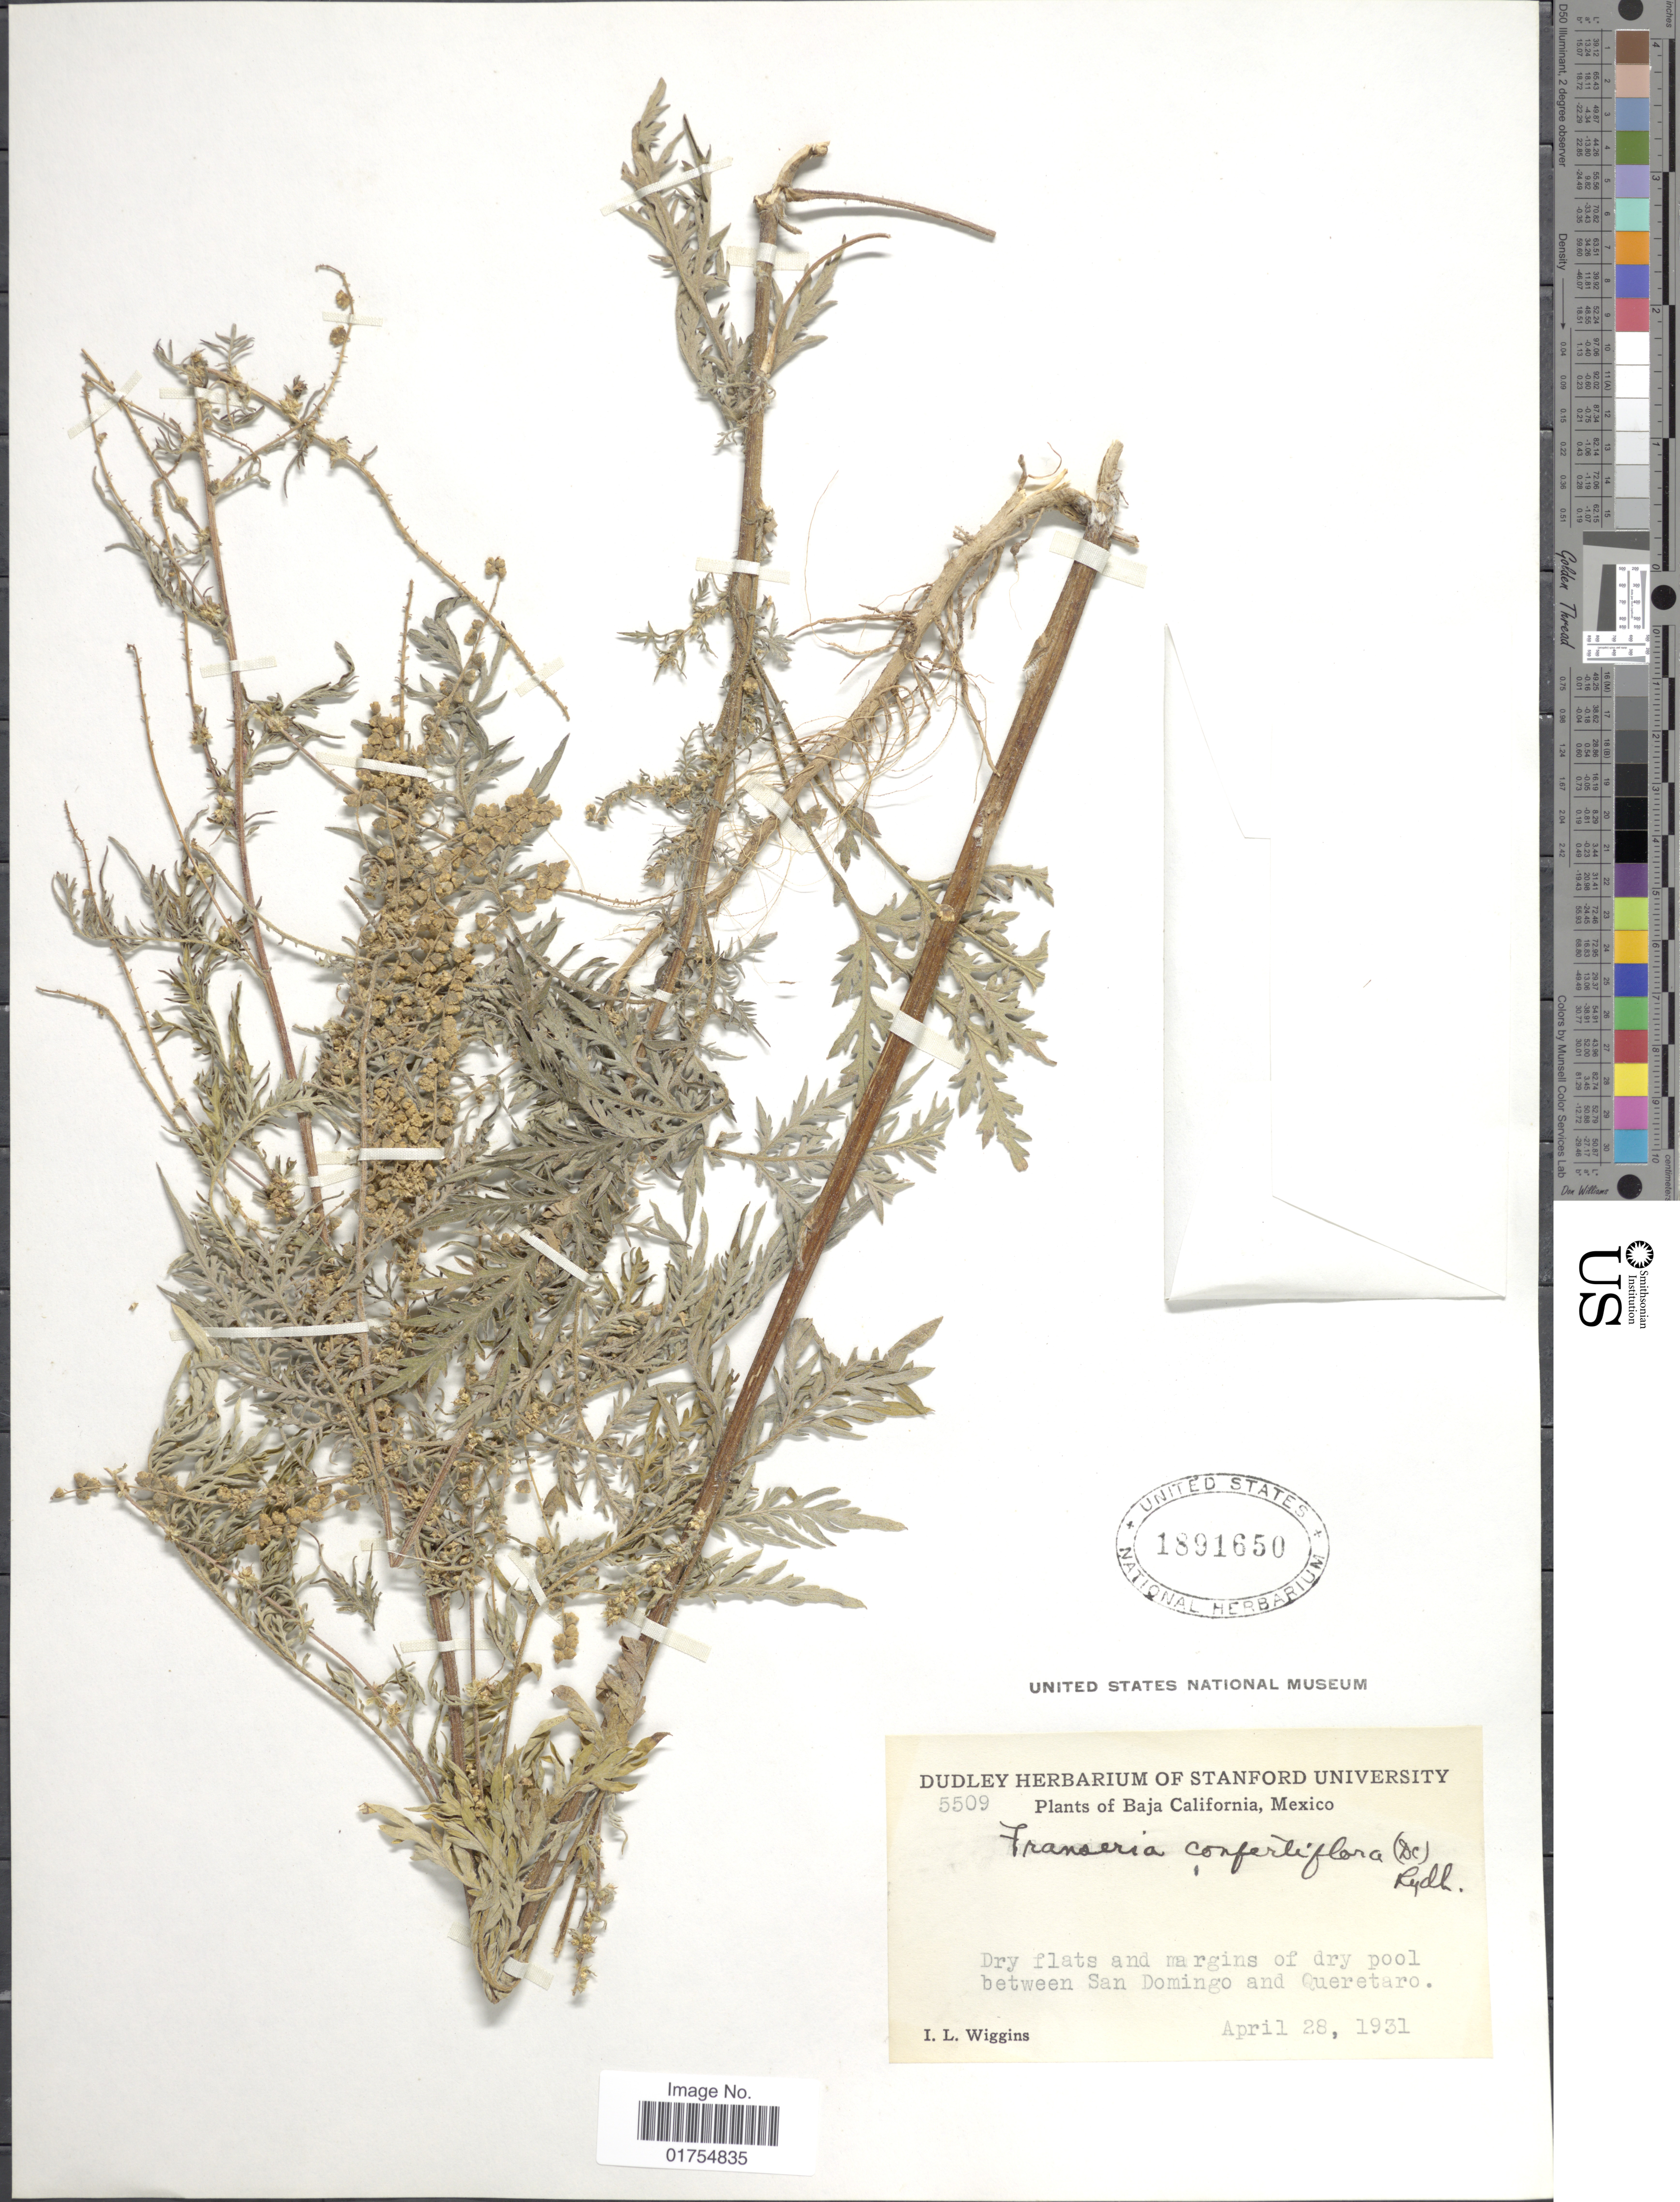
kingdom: Plantae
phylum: Tracheophyta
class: Magnoliopsida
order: Asterales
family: Asteraceae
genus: Franseria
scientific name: Franseria confertiflora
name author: (DC.) Rydb.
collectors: I. L. Wiggins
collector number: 5509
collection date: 1931-04-28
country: Mexico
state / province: Baja California Norte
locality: Between San Domingo and Queretaro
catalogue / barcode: US 1891650